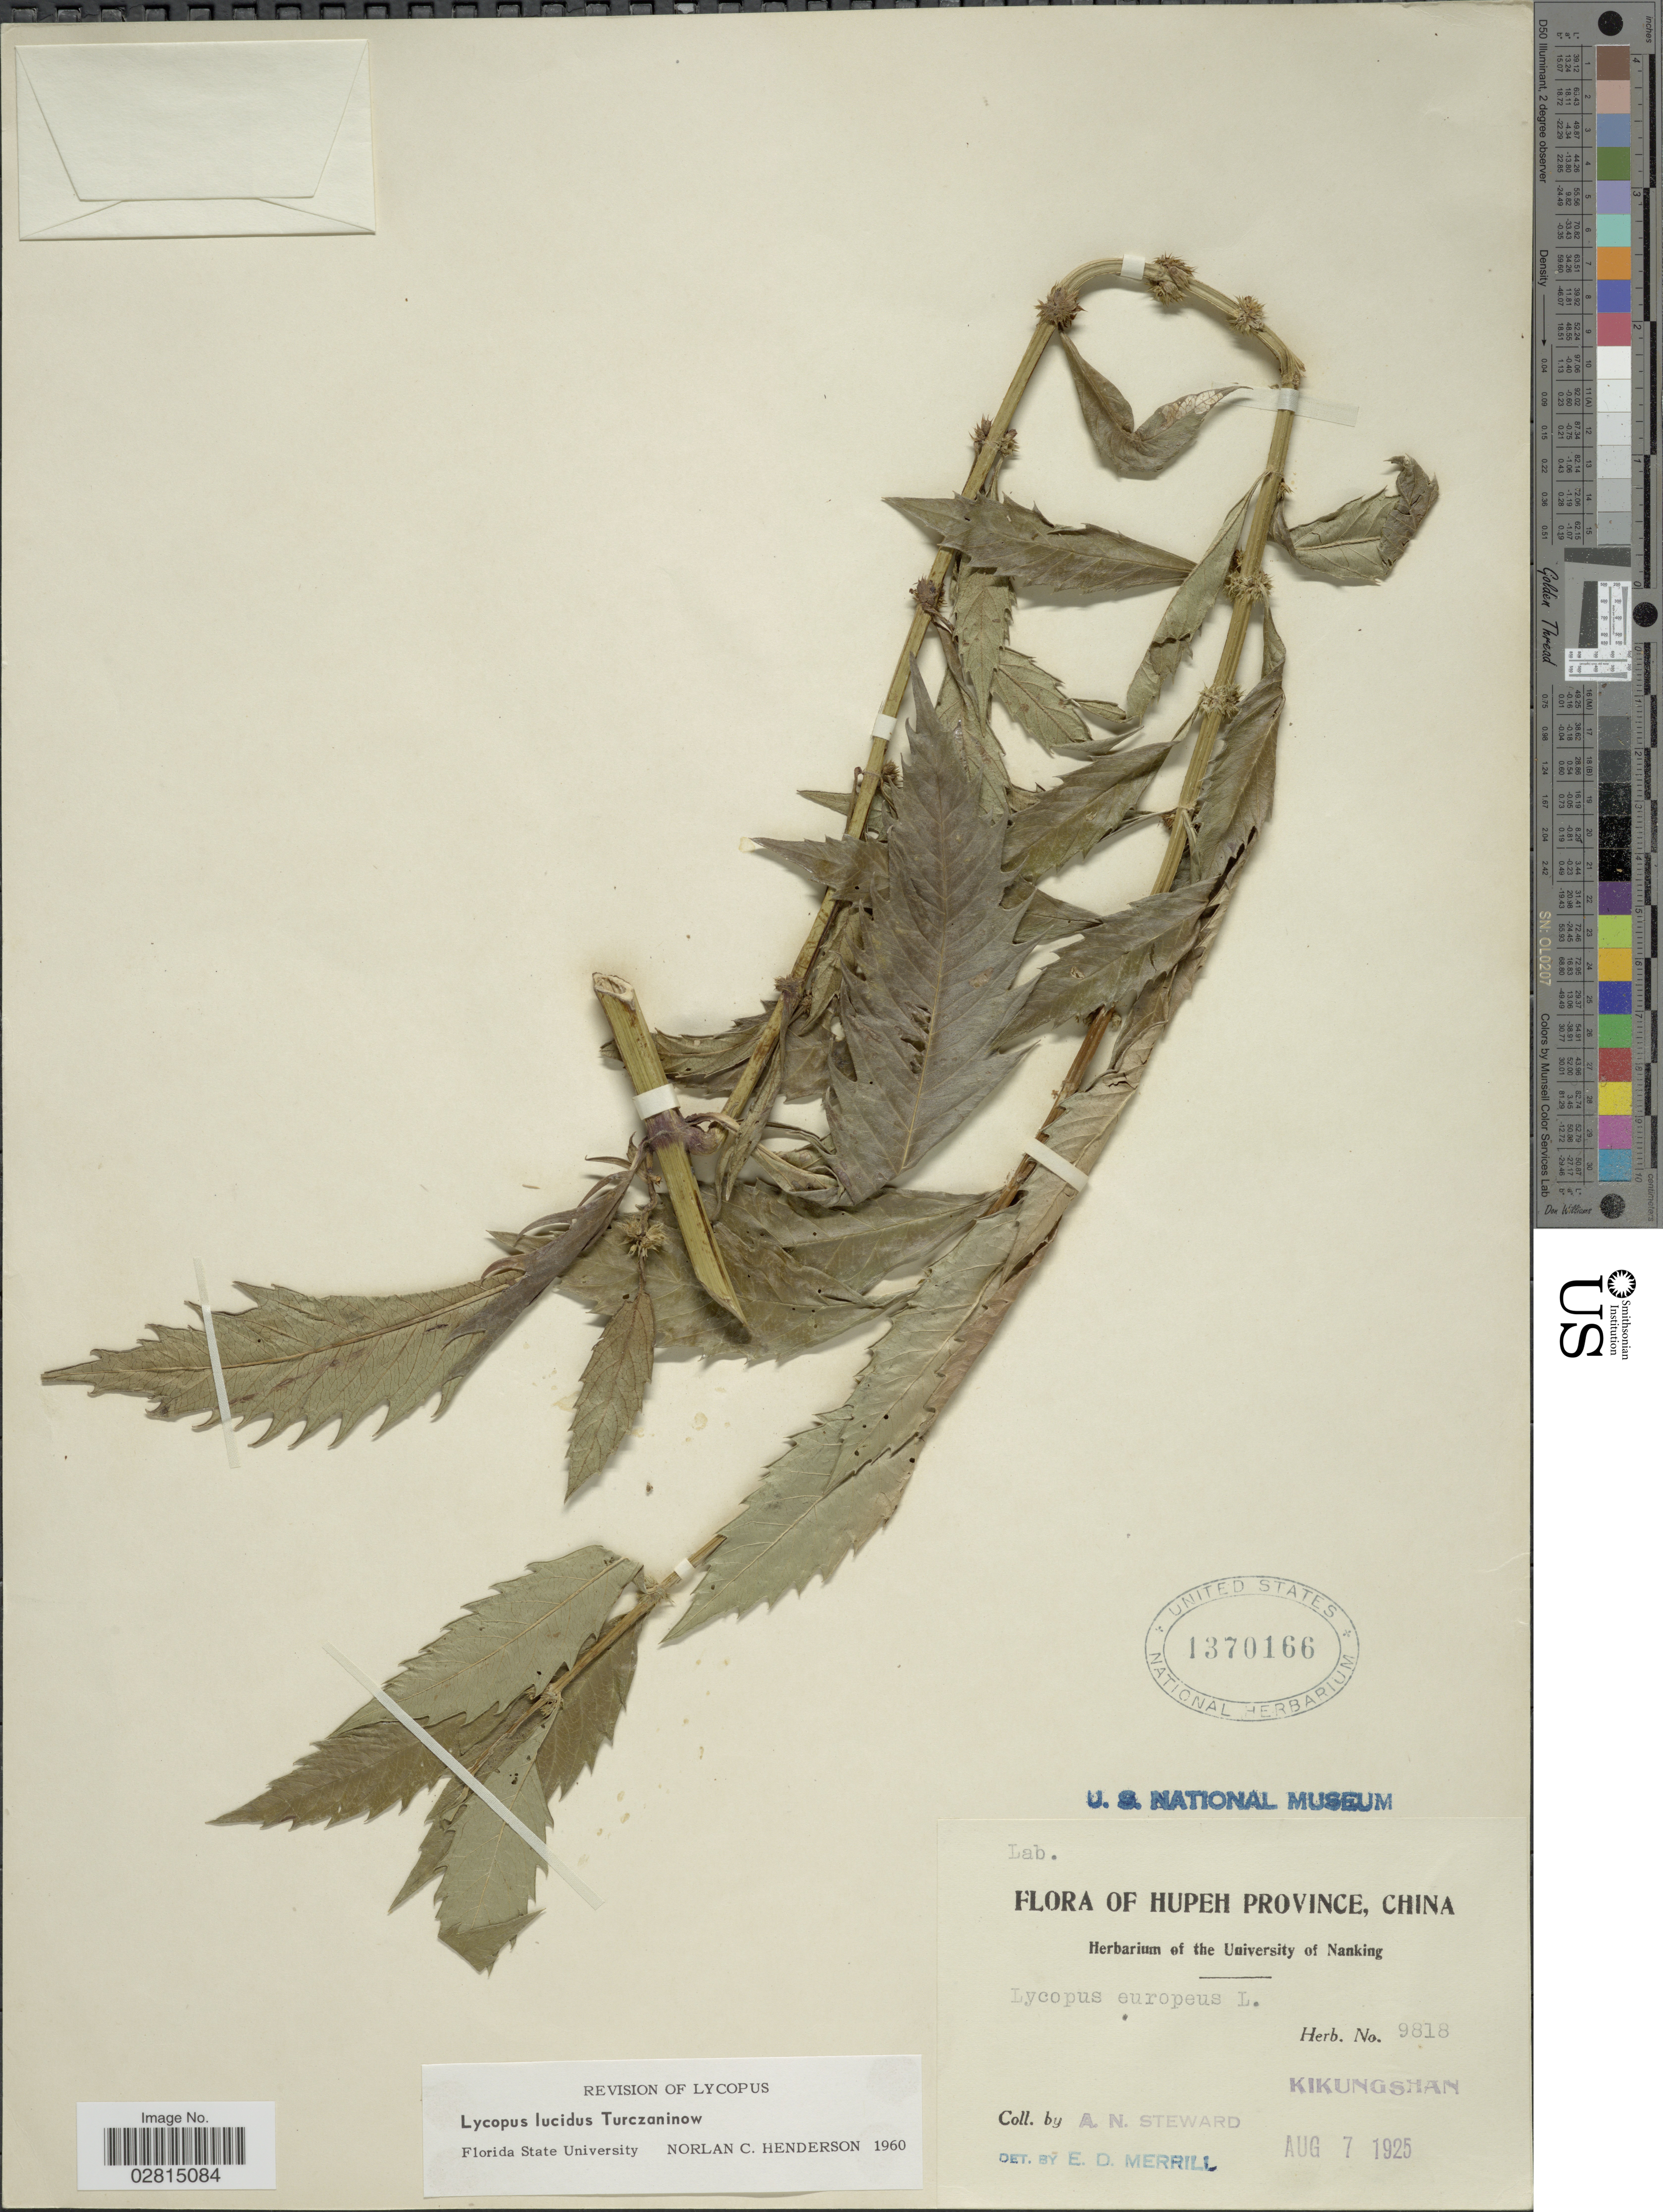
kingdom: Plantae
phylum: Tracheophyta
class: Magnoliopsida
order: Lamiales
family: Lamiaceae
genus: Lycopus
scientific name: Lycopus lucidus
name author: Turcz. ex Benth.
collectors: A. N. Steward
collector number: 9818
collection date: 1925-08-07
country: China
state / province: Hubei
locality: Hupeh Province, Kikungshan.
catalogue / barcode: US 1370166